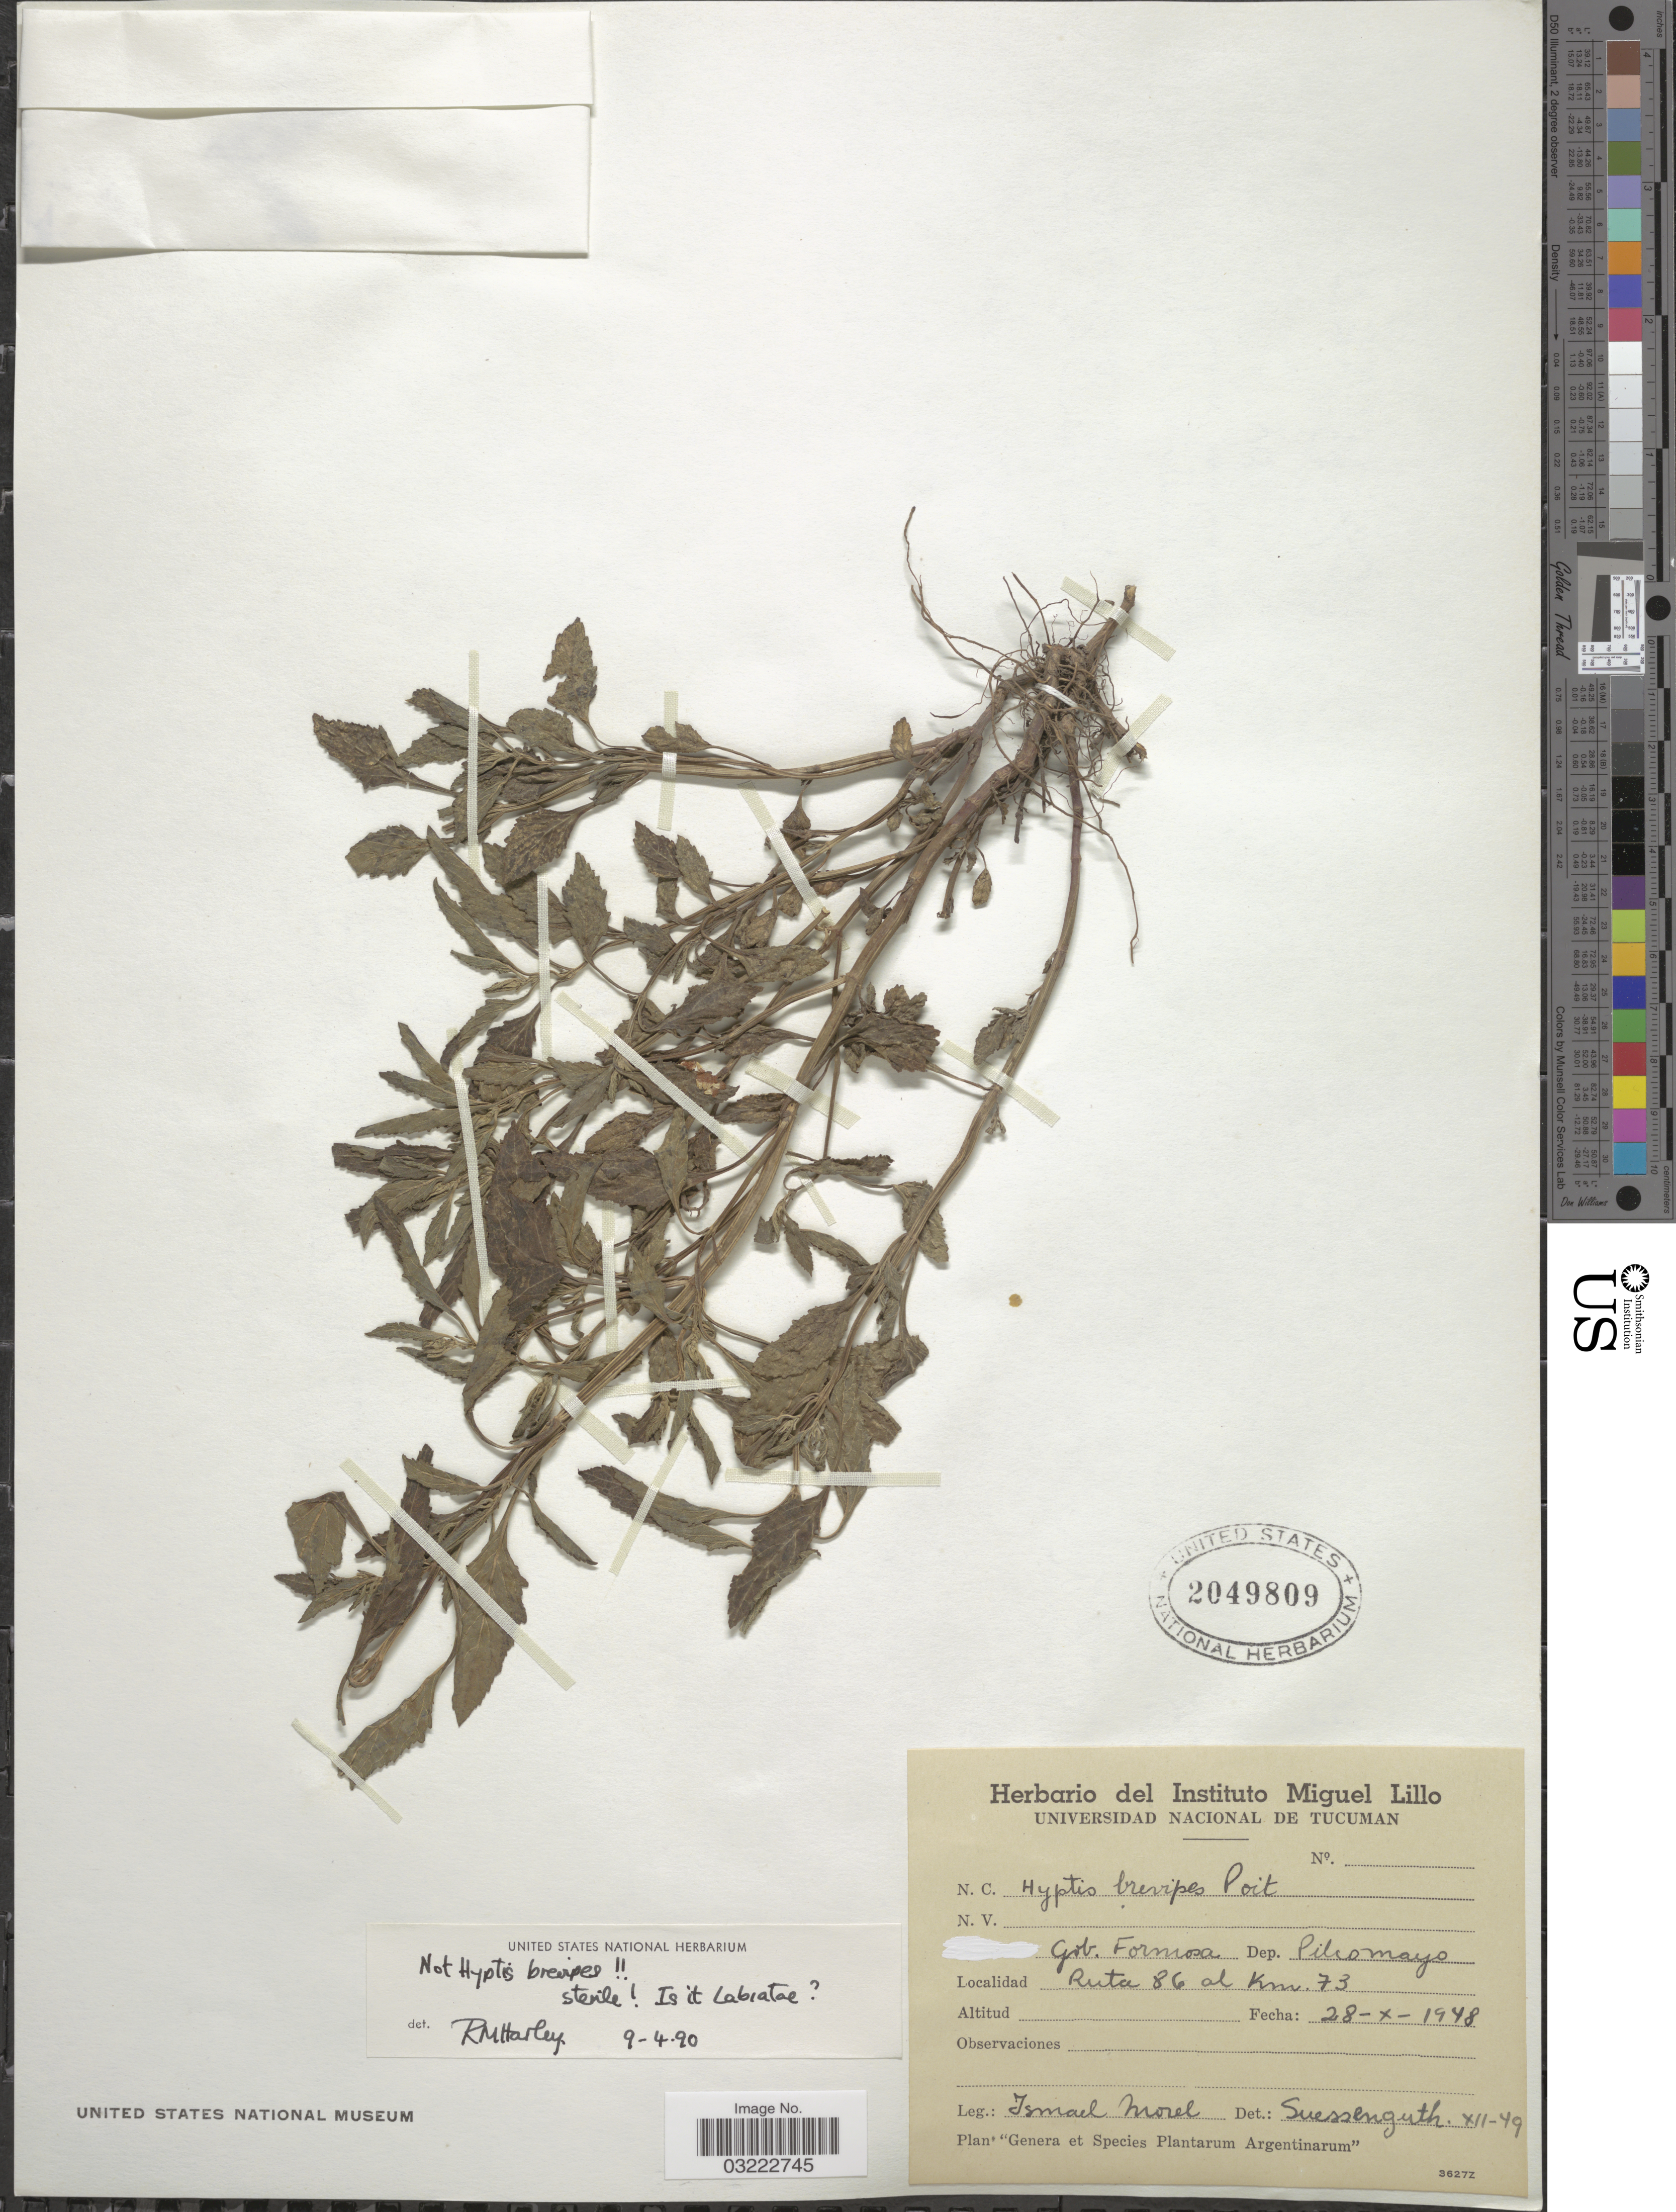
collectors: I. Morel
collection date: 1948-10-28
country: Argentina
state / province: Formosa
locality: Gob. Formosa, Dep. Pilcomayo, Ruta 86 al Km. 73.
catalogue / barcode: US 2049809